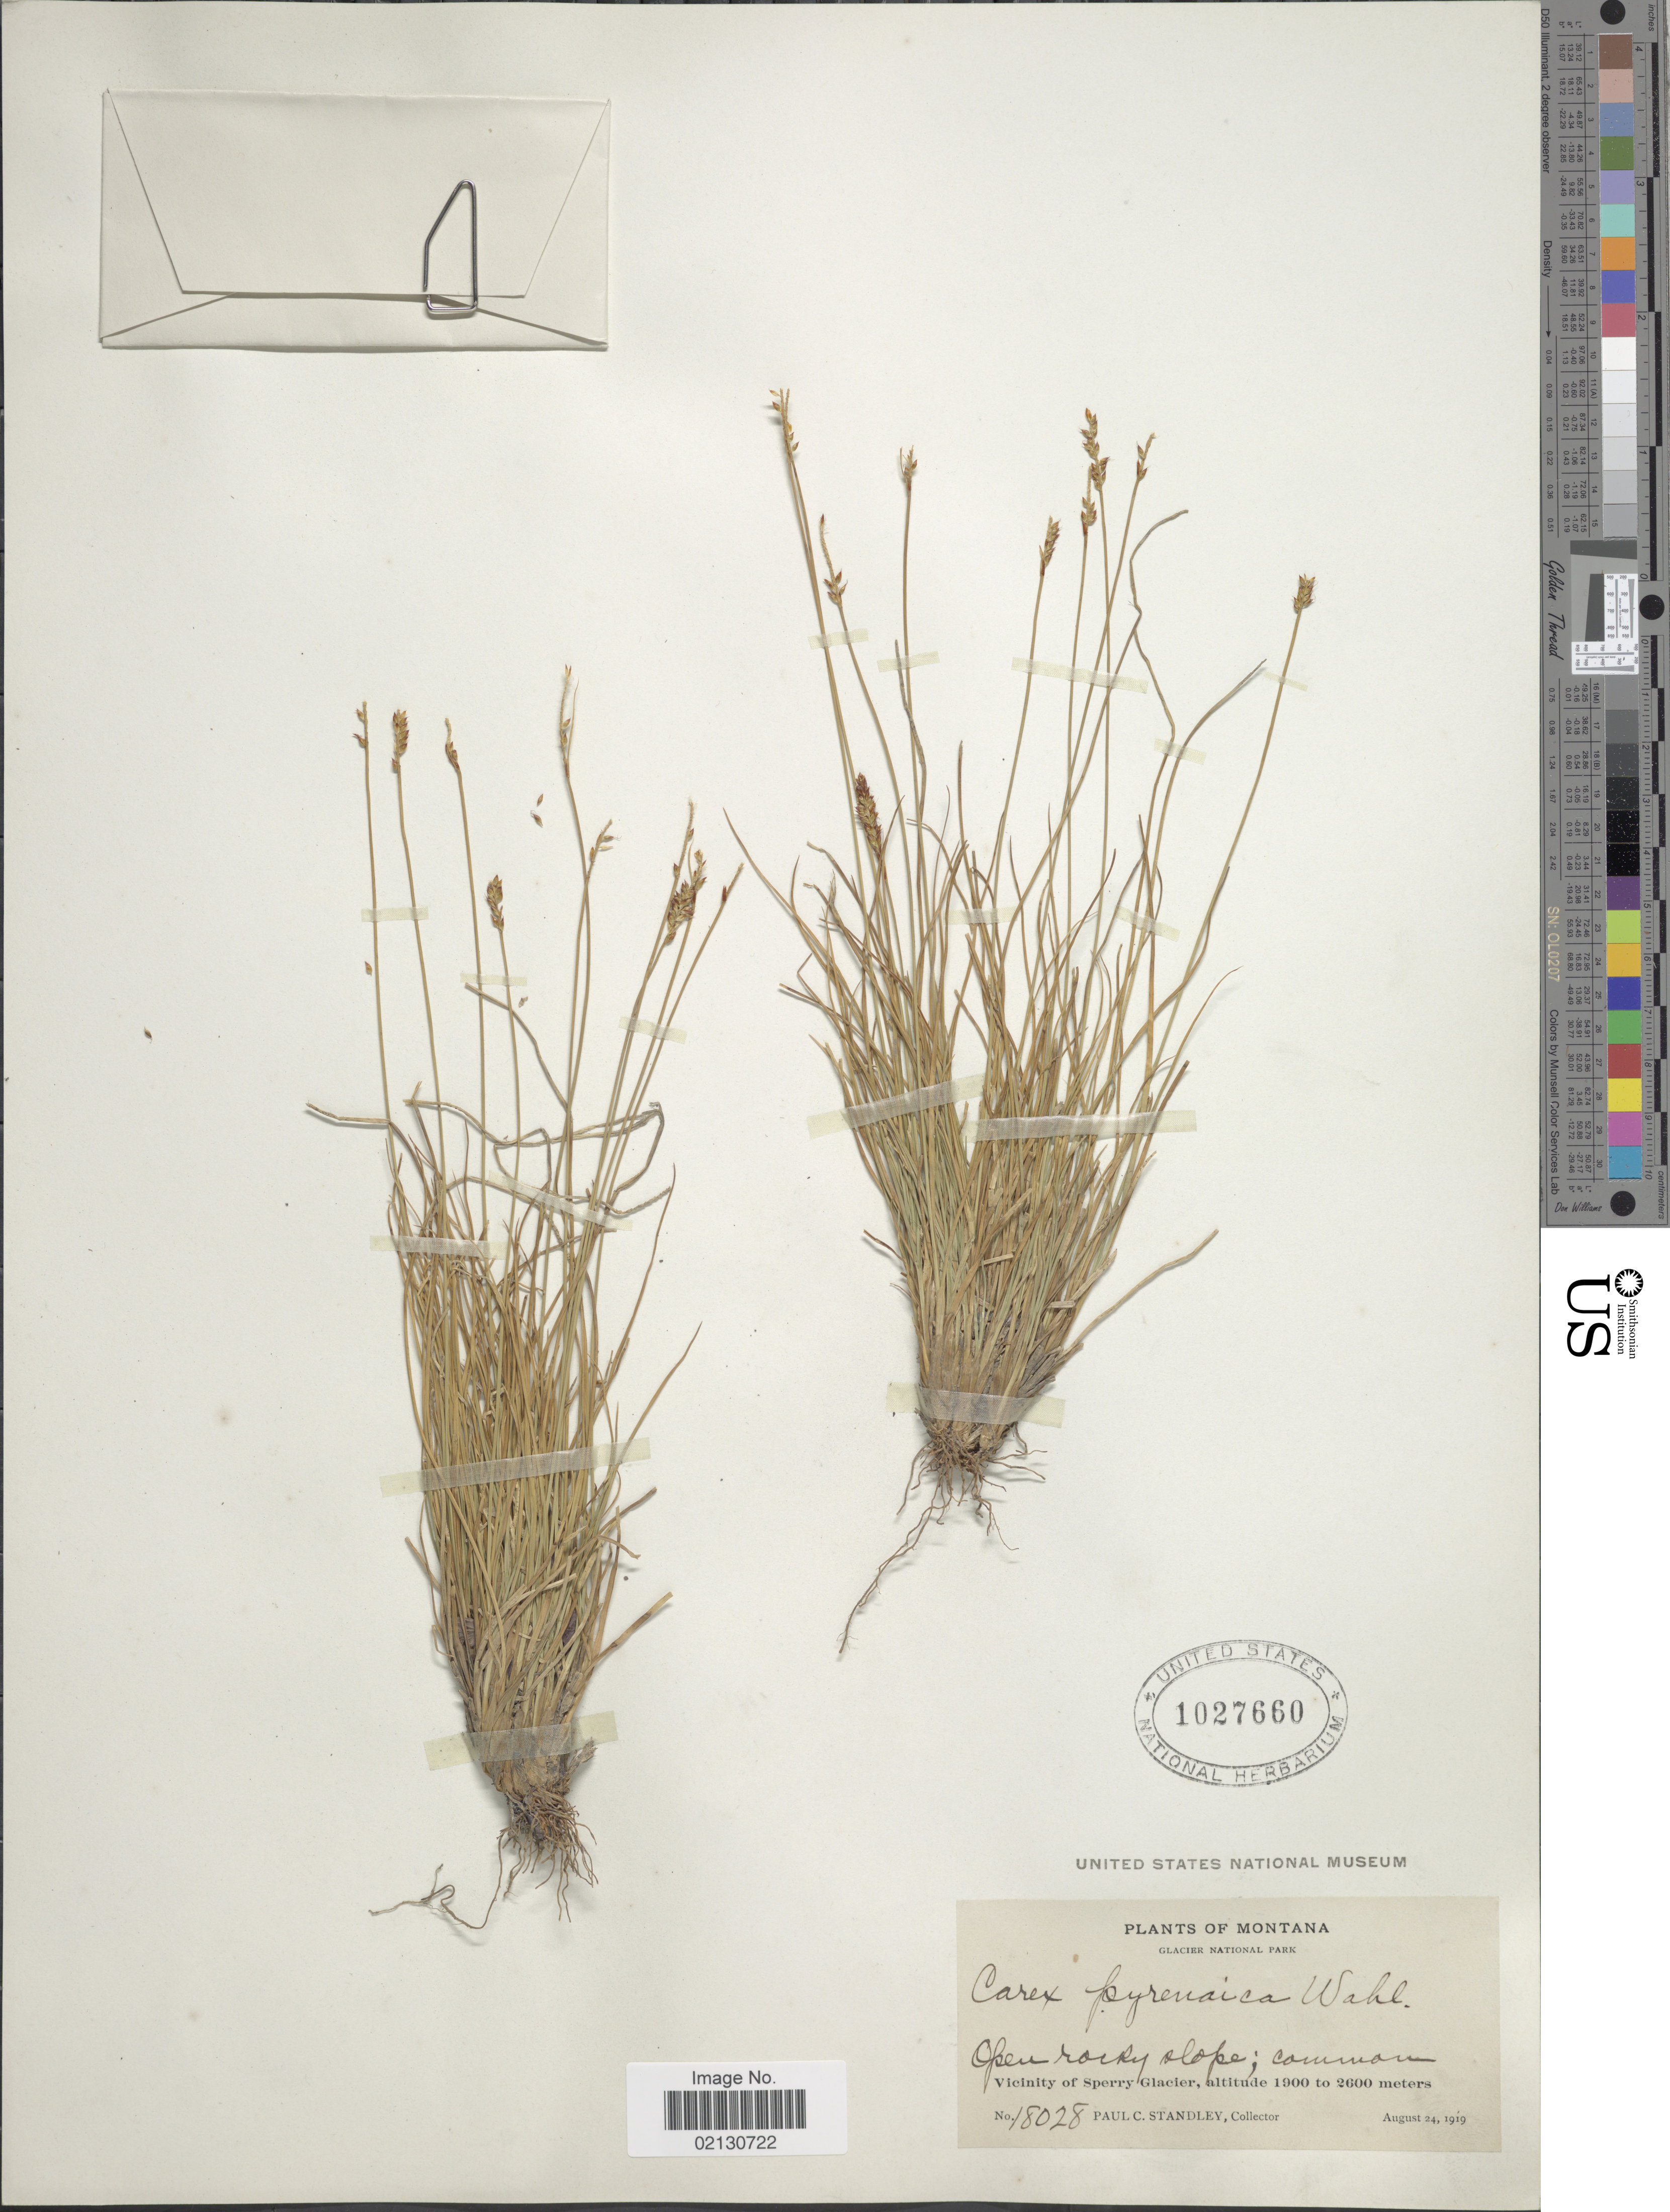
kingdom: Plantae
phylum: Tracheophyta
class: Liliopsida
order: Poales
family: Cyperaceae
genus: Carex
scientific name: Carex micropoda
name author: C.A. Mey.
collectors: P. C. Standley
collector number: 18028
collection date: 1919-08-24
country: United States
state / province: Montana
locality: Glacier National Park. Vicinity of Sperry Glacier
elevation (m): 1900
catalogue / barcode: US 1027660